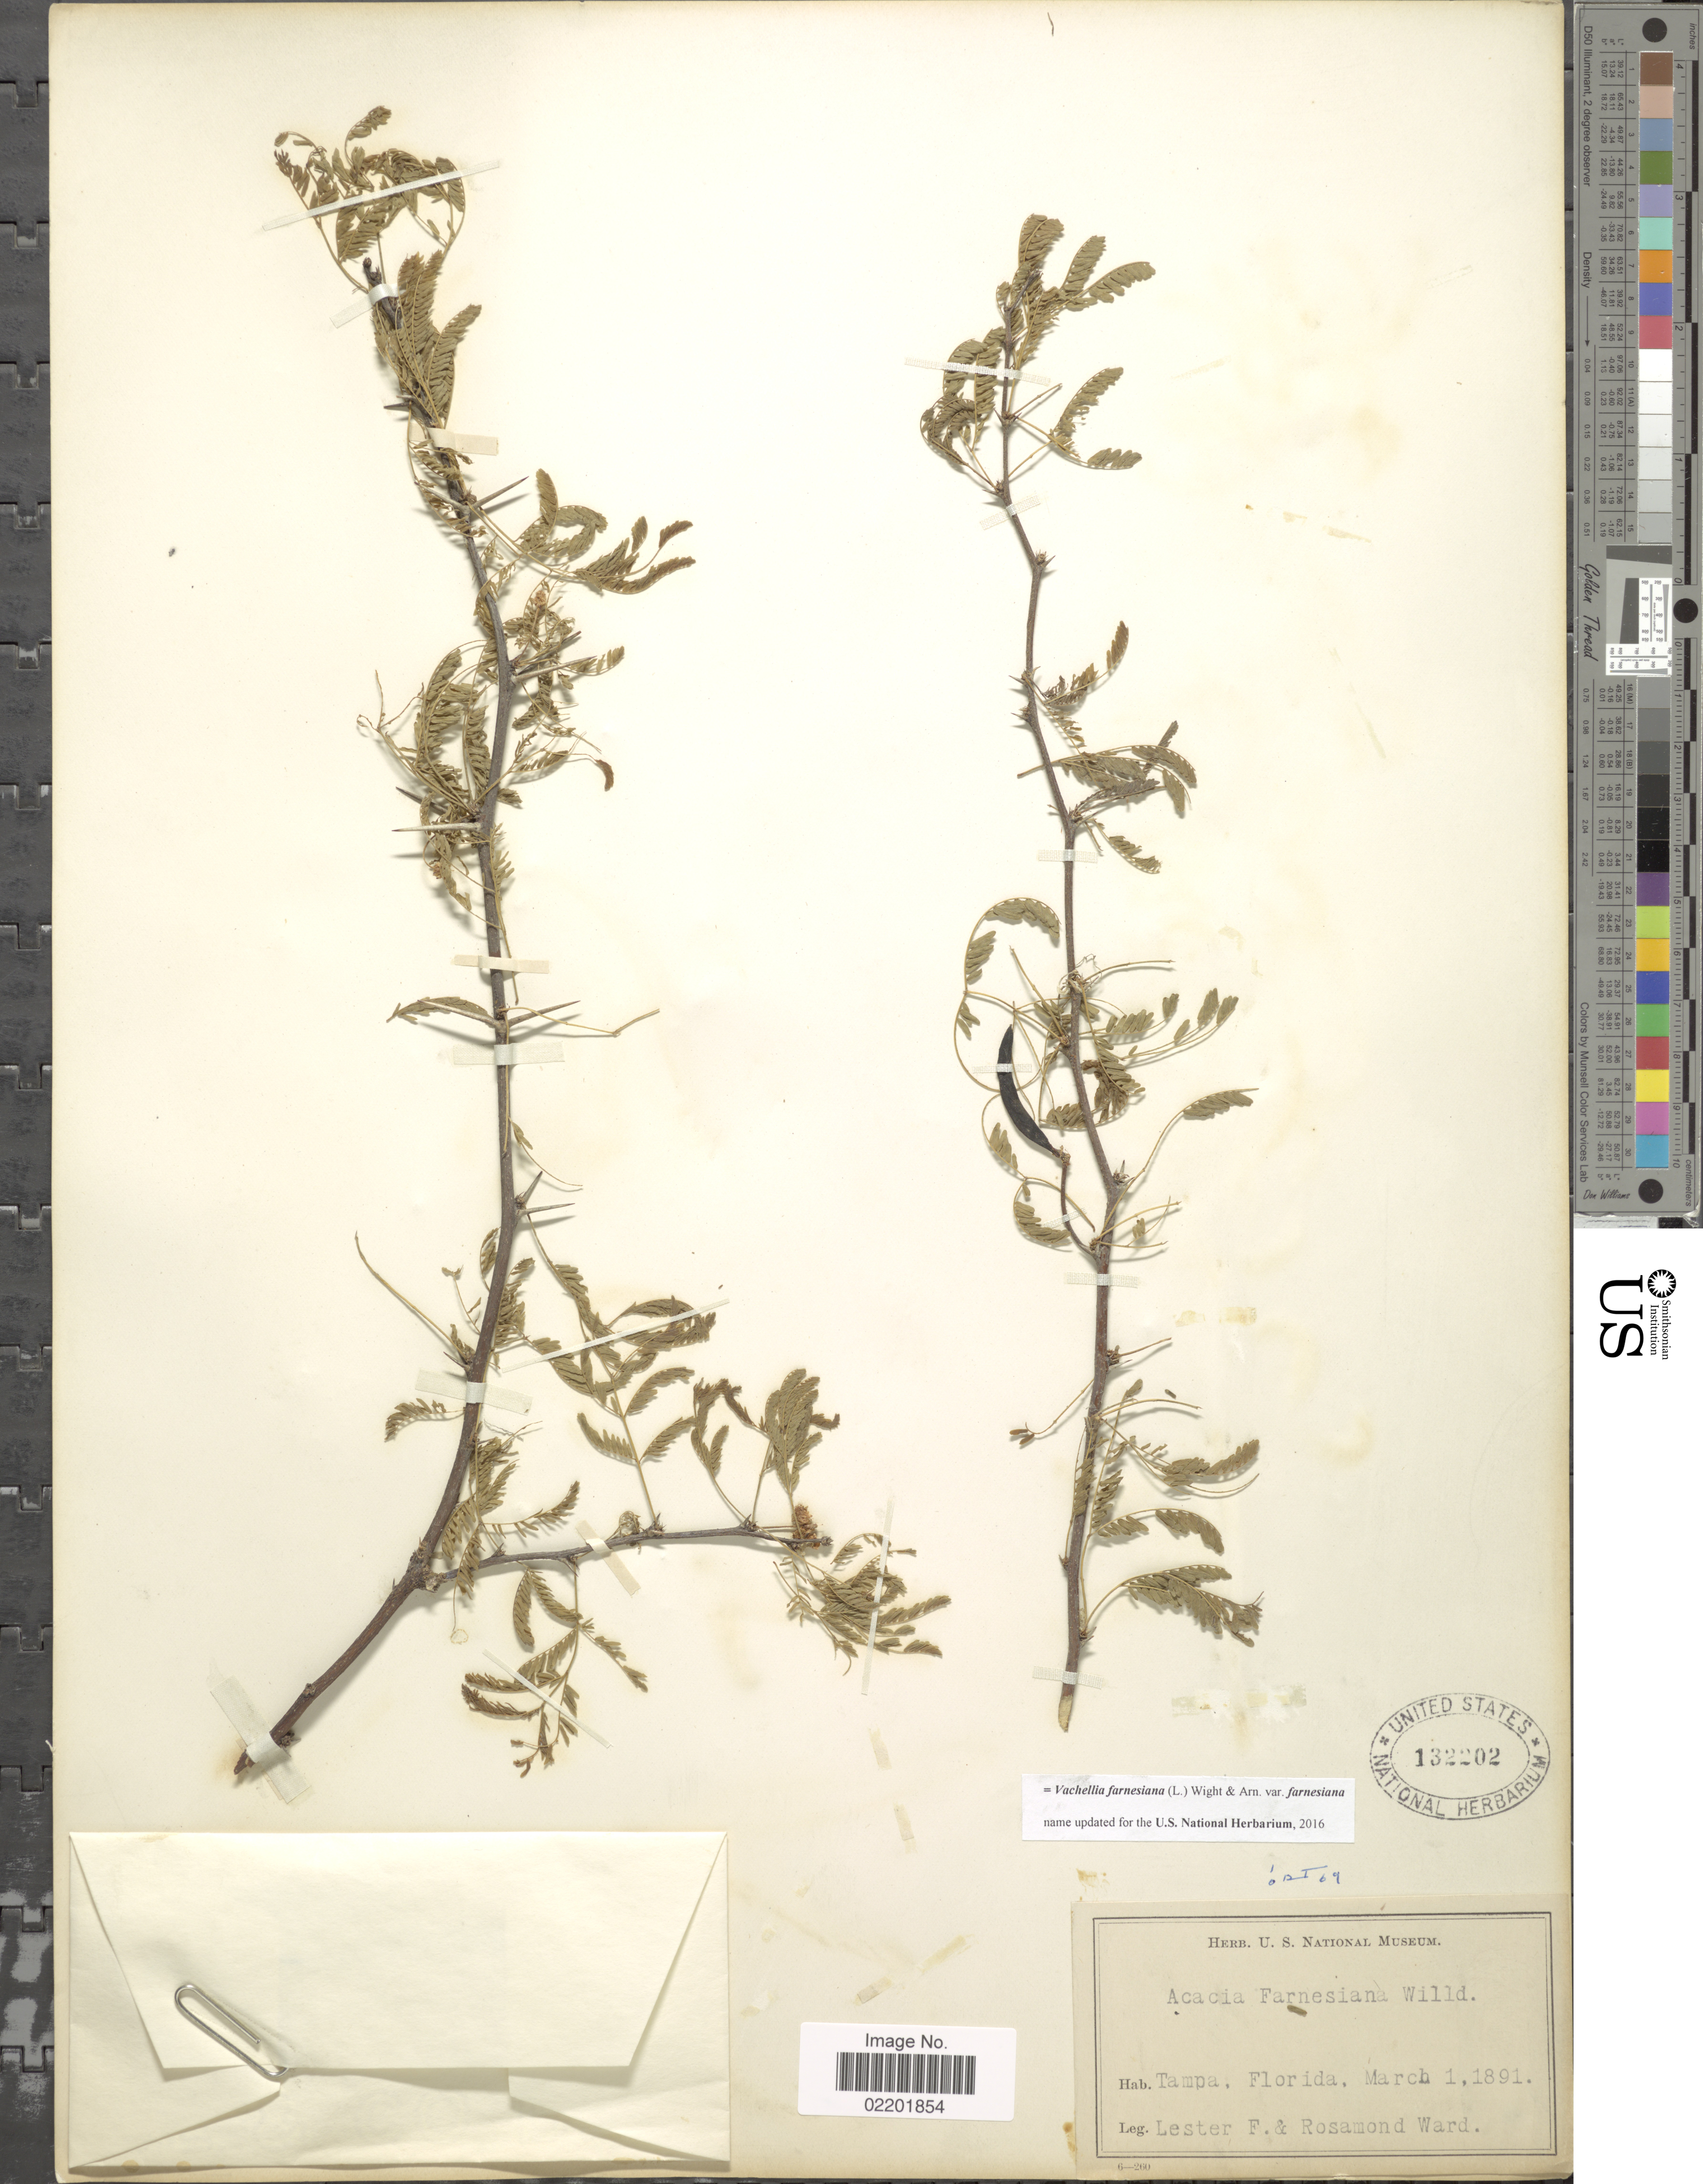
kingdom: Plantae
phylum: Tracheophyta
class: Magnoliopsida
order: Fabales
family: Fabaceae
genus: Vachellia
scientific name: Vachellia farnesiana var. farnesiana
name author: (L.) Wight & Arn.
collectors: L. F. Ward & R. Ward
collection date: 1891-03-01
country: United States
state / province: Florida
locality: Tampa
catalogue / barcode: US 132202